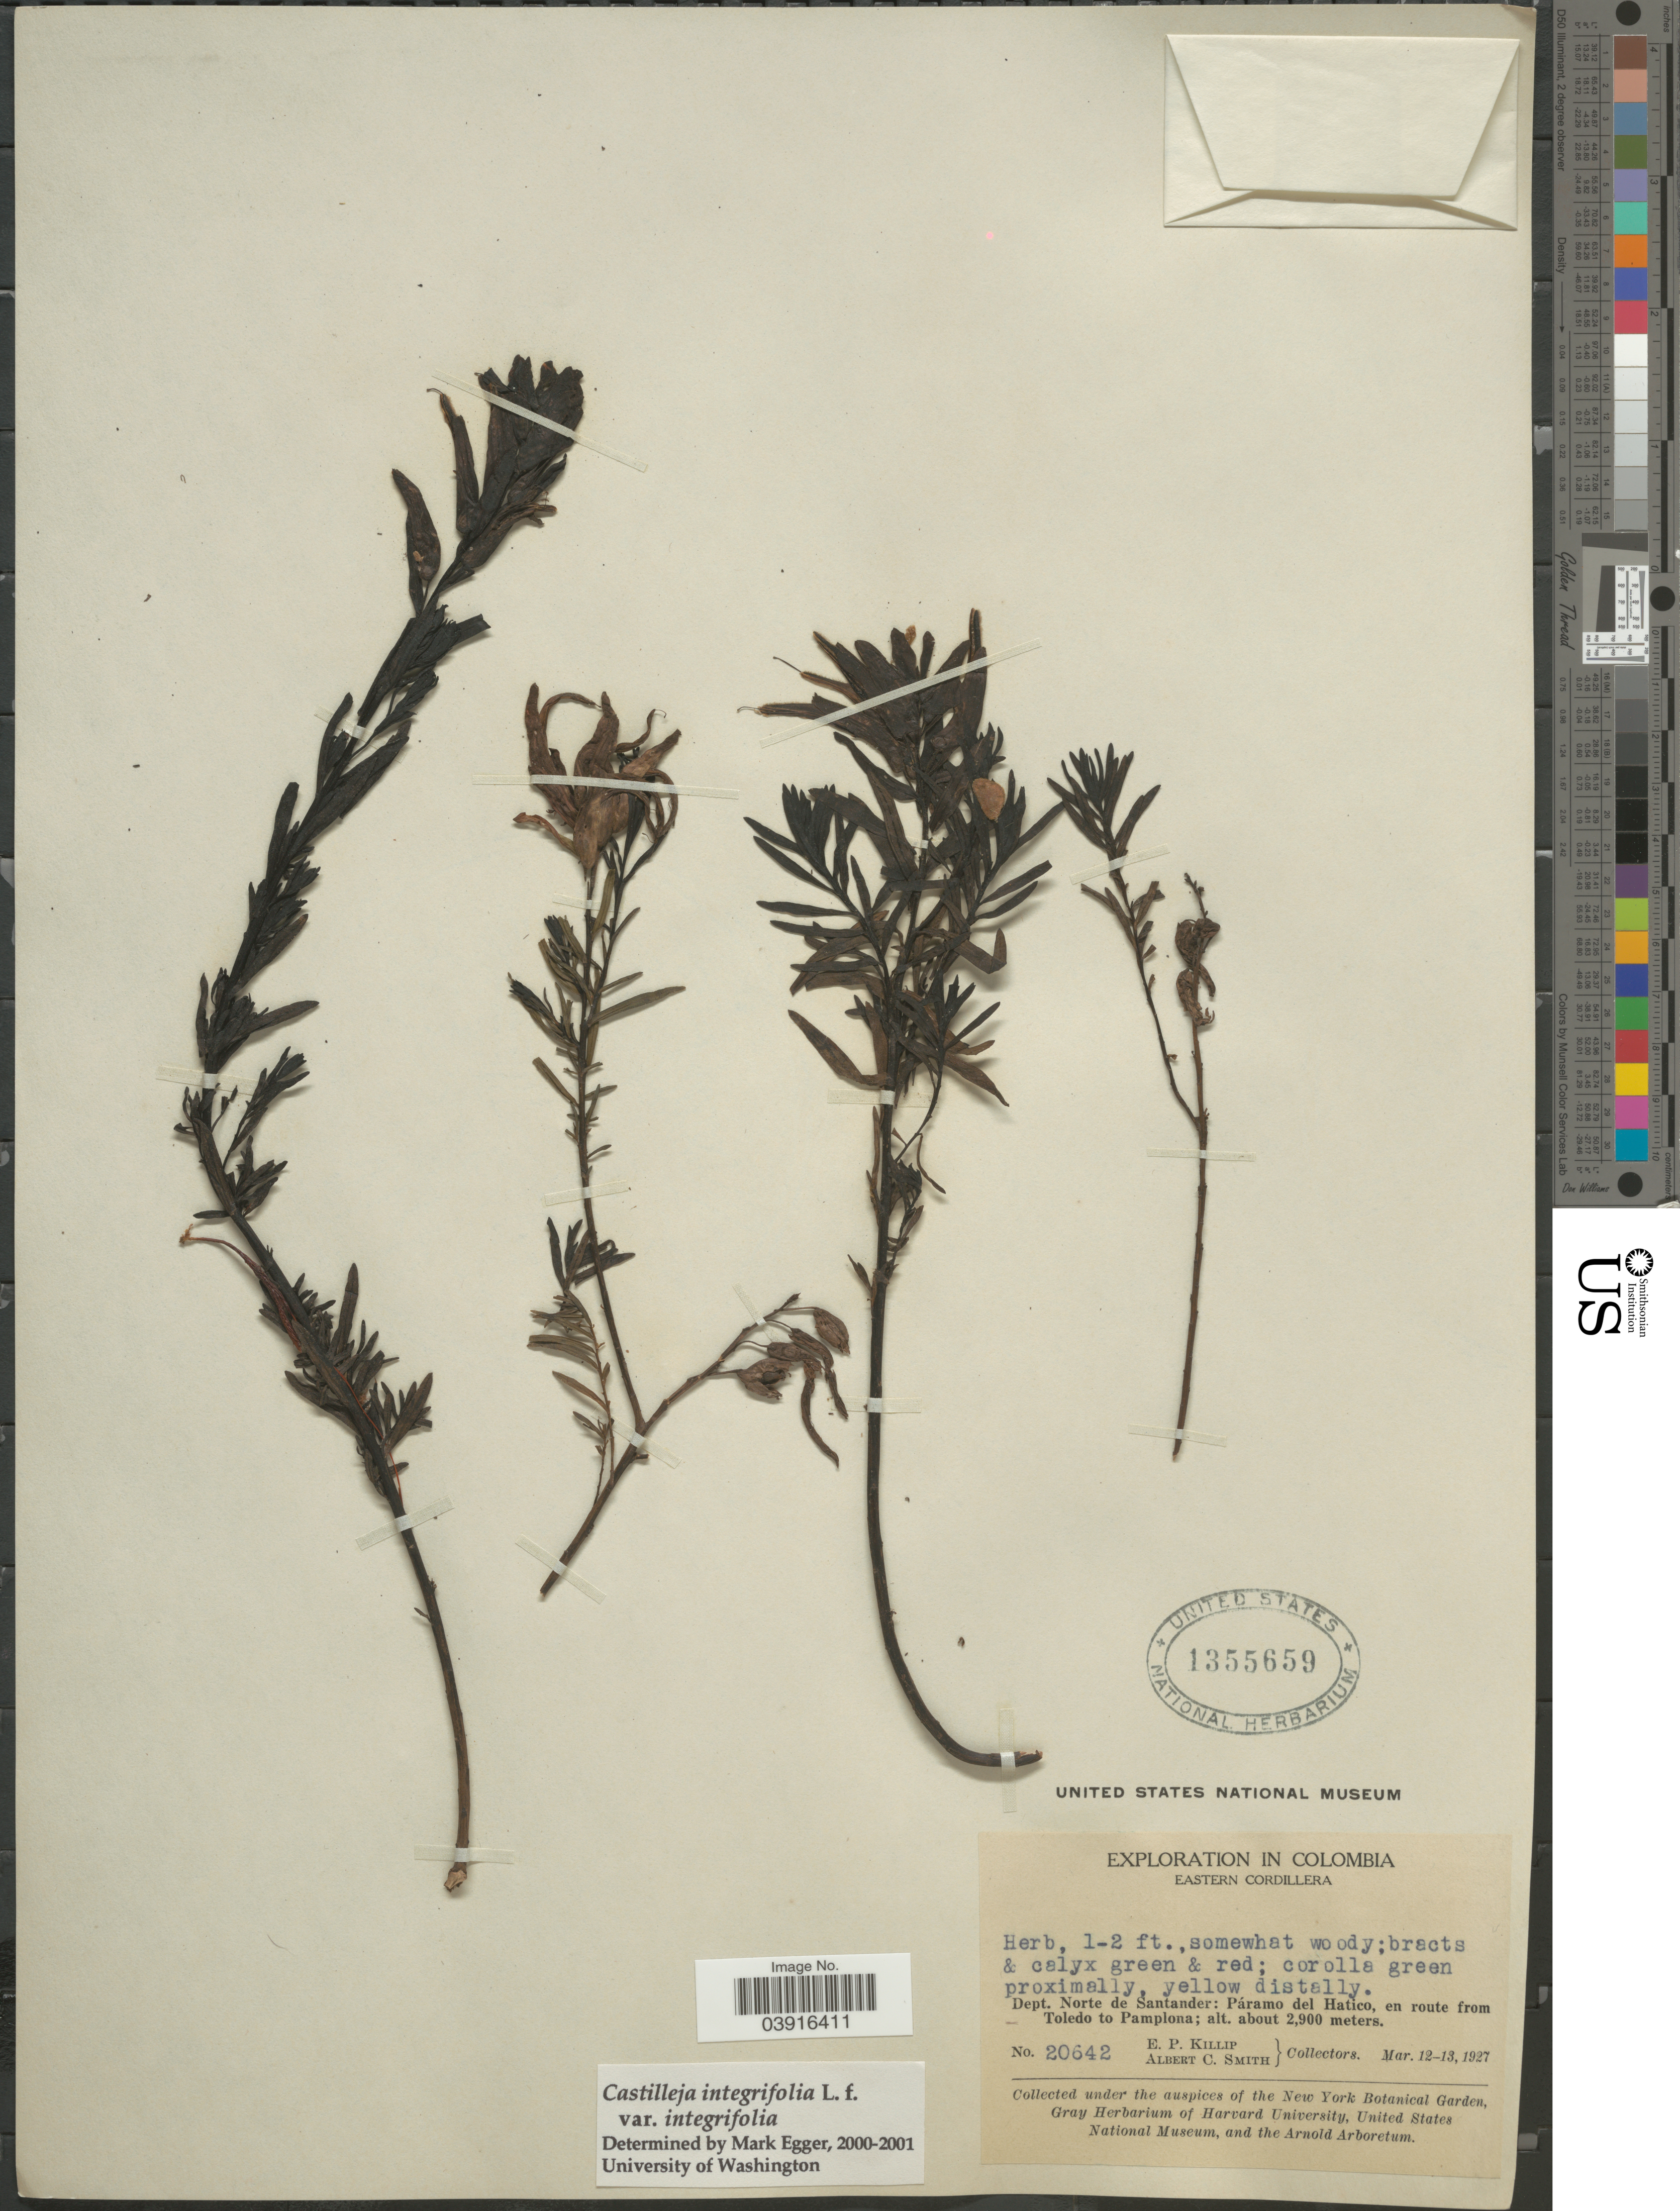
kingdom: Plantae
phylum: Tracheophyta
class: Magnoliopsida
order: Lamiales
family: Orobanchaceae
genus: Castilleja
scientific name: Castilleja integrifolia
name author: L. f.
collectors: E. P. Killip & A. C. Smith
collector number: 20642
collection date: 1927-03-12/1927-03-13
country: Colombia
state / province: Norte de Santander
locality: Eastern Cordillera. Dept. Norte de Santander: Páramo del Hatico, en route from Toledo to Pamplona.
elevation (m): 2900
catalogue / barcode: US 1355659